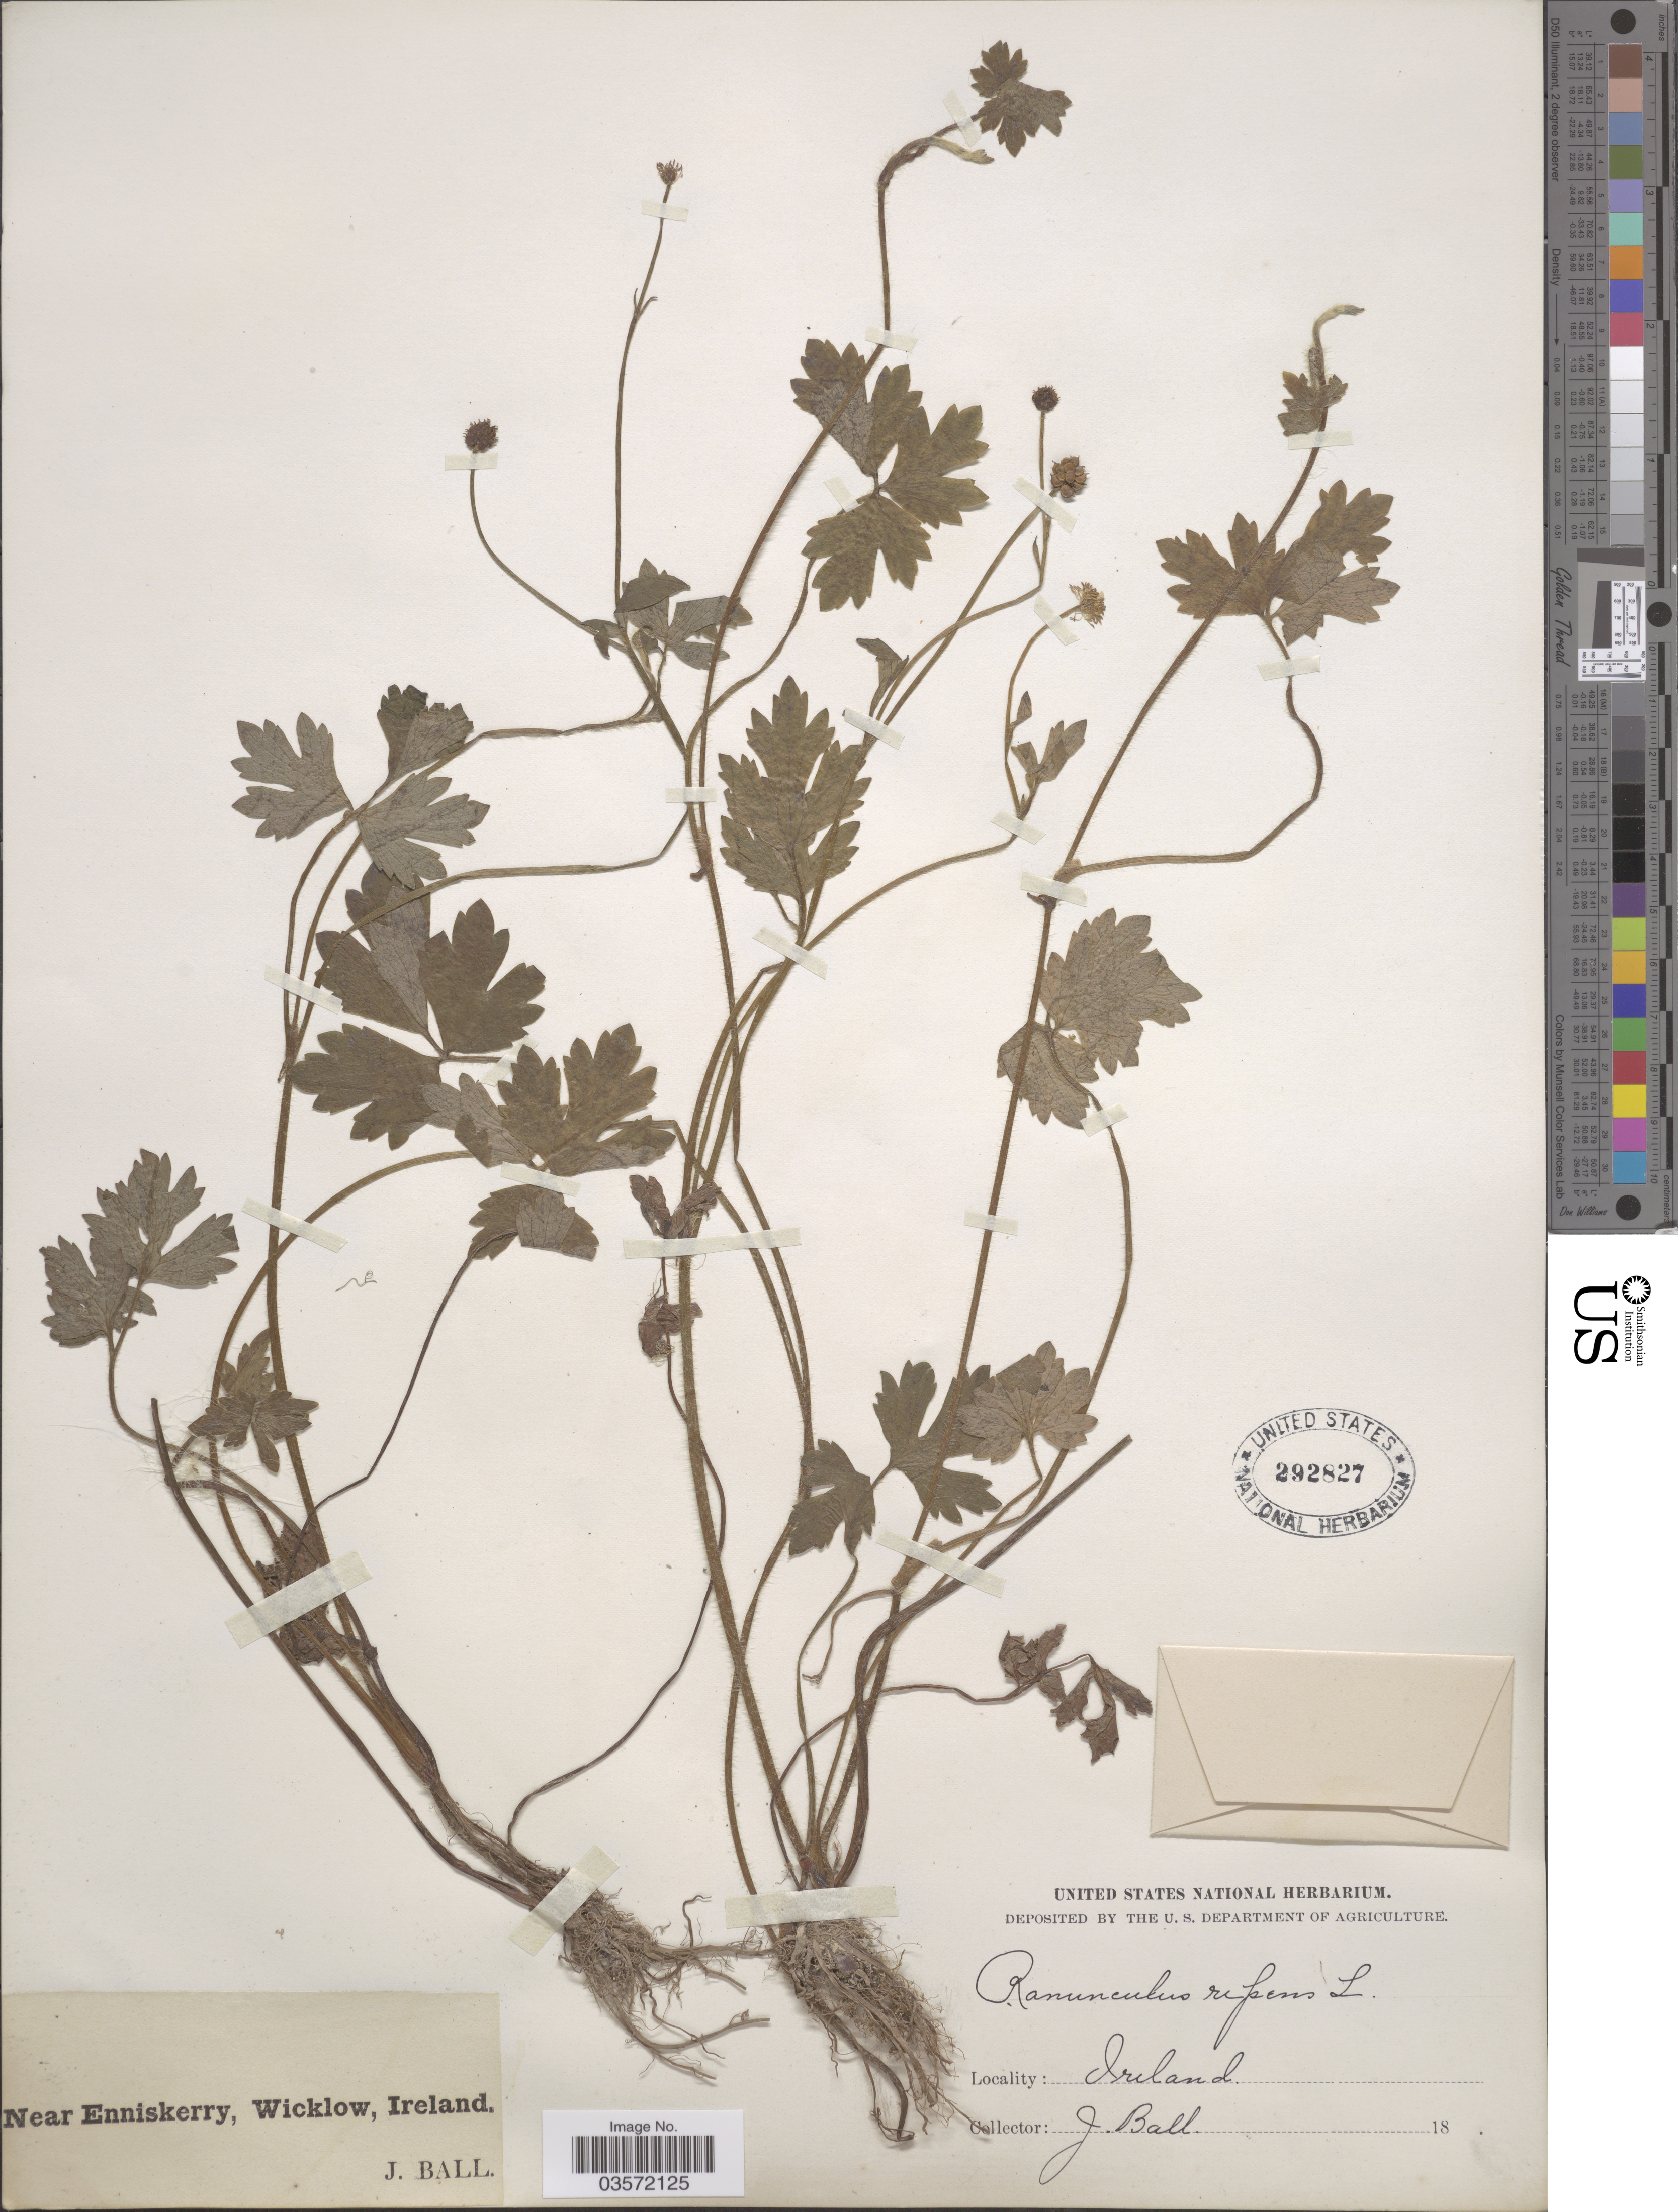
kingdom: Plantae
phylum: Tracheophyta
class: Magnoliopsida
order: Ranunculales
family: Ranunculaceae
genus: Ranunculus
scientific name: Ranunculus repens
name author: L.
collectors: J. Ball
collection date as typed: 18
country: Ireland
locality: Near Enniskerry, Wicklow.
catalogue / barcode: US 292827